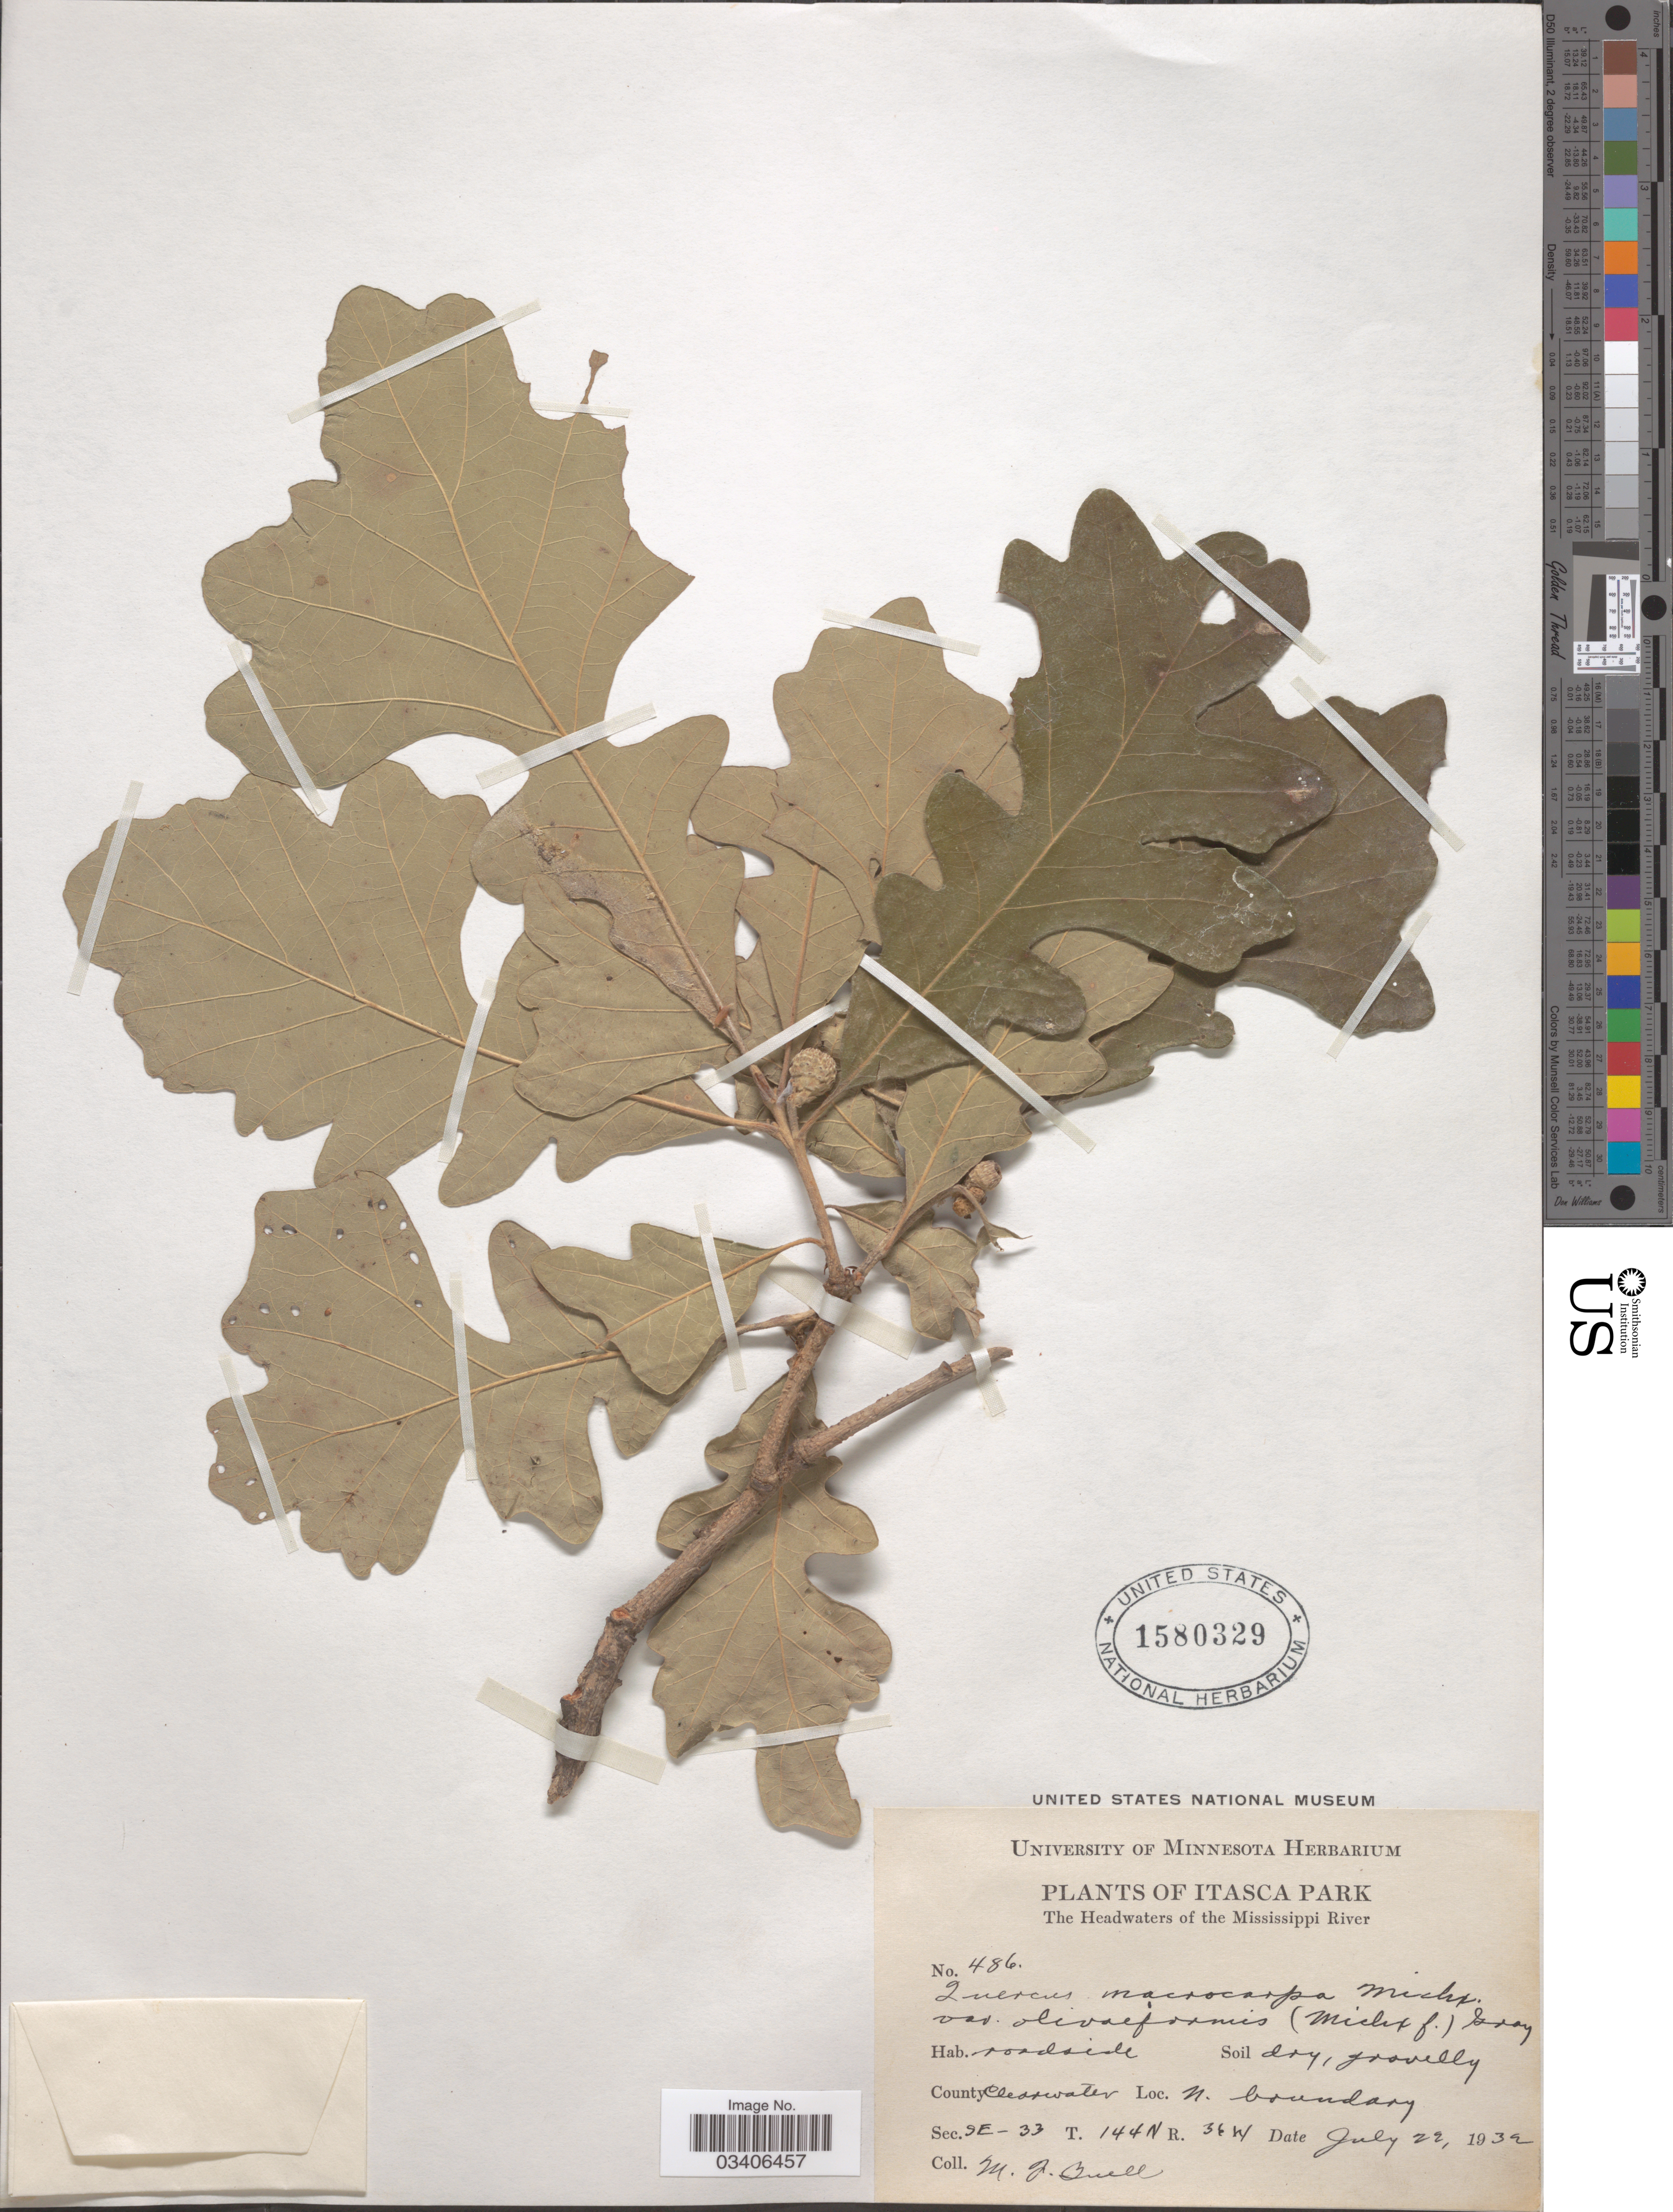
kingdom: Plantae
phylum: Tracheophyta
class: Magnoliopsida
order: Fagales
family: Fagaceae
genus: Quercus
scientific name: Quercus macrocarpa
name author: Michx.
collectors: M. Buell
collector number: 486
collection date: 1932-07-22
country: United States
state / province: Minnesota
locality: Itasca Park. The Headwaters of the Mississippi River. County Clearwater. N. boundary. Sec. SE - 33 T. 144 N R. 36 W.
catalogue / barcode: US 1580329